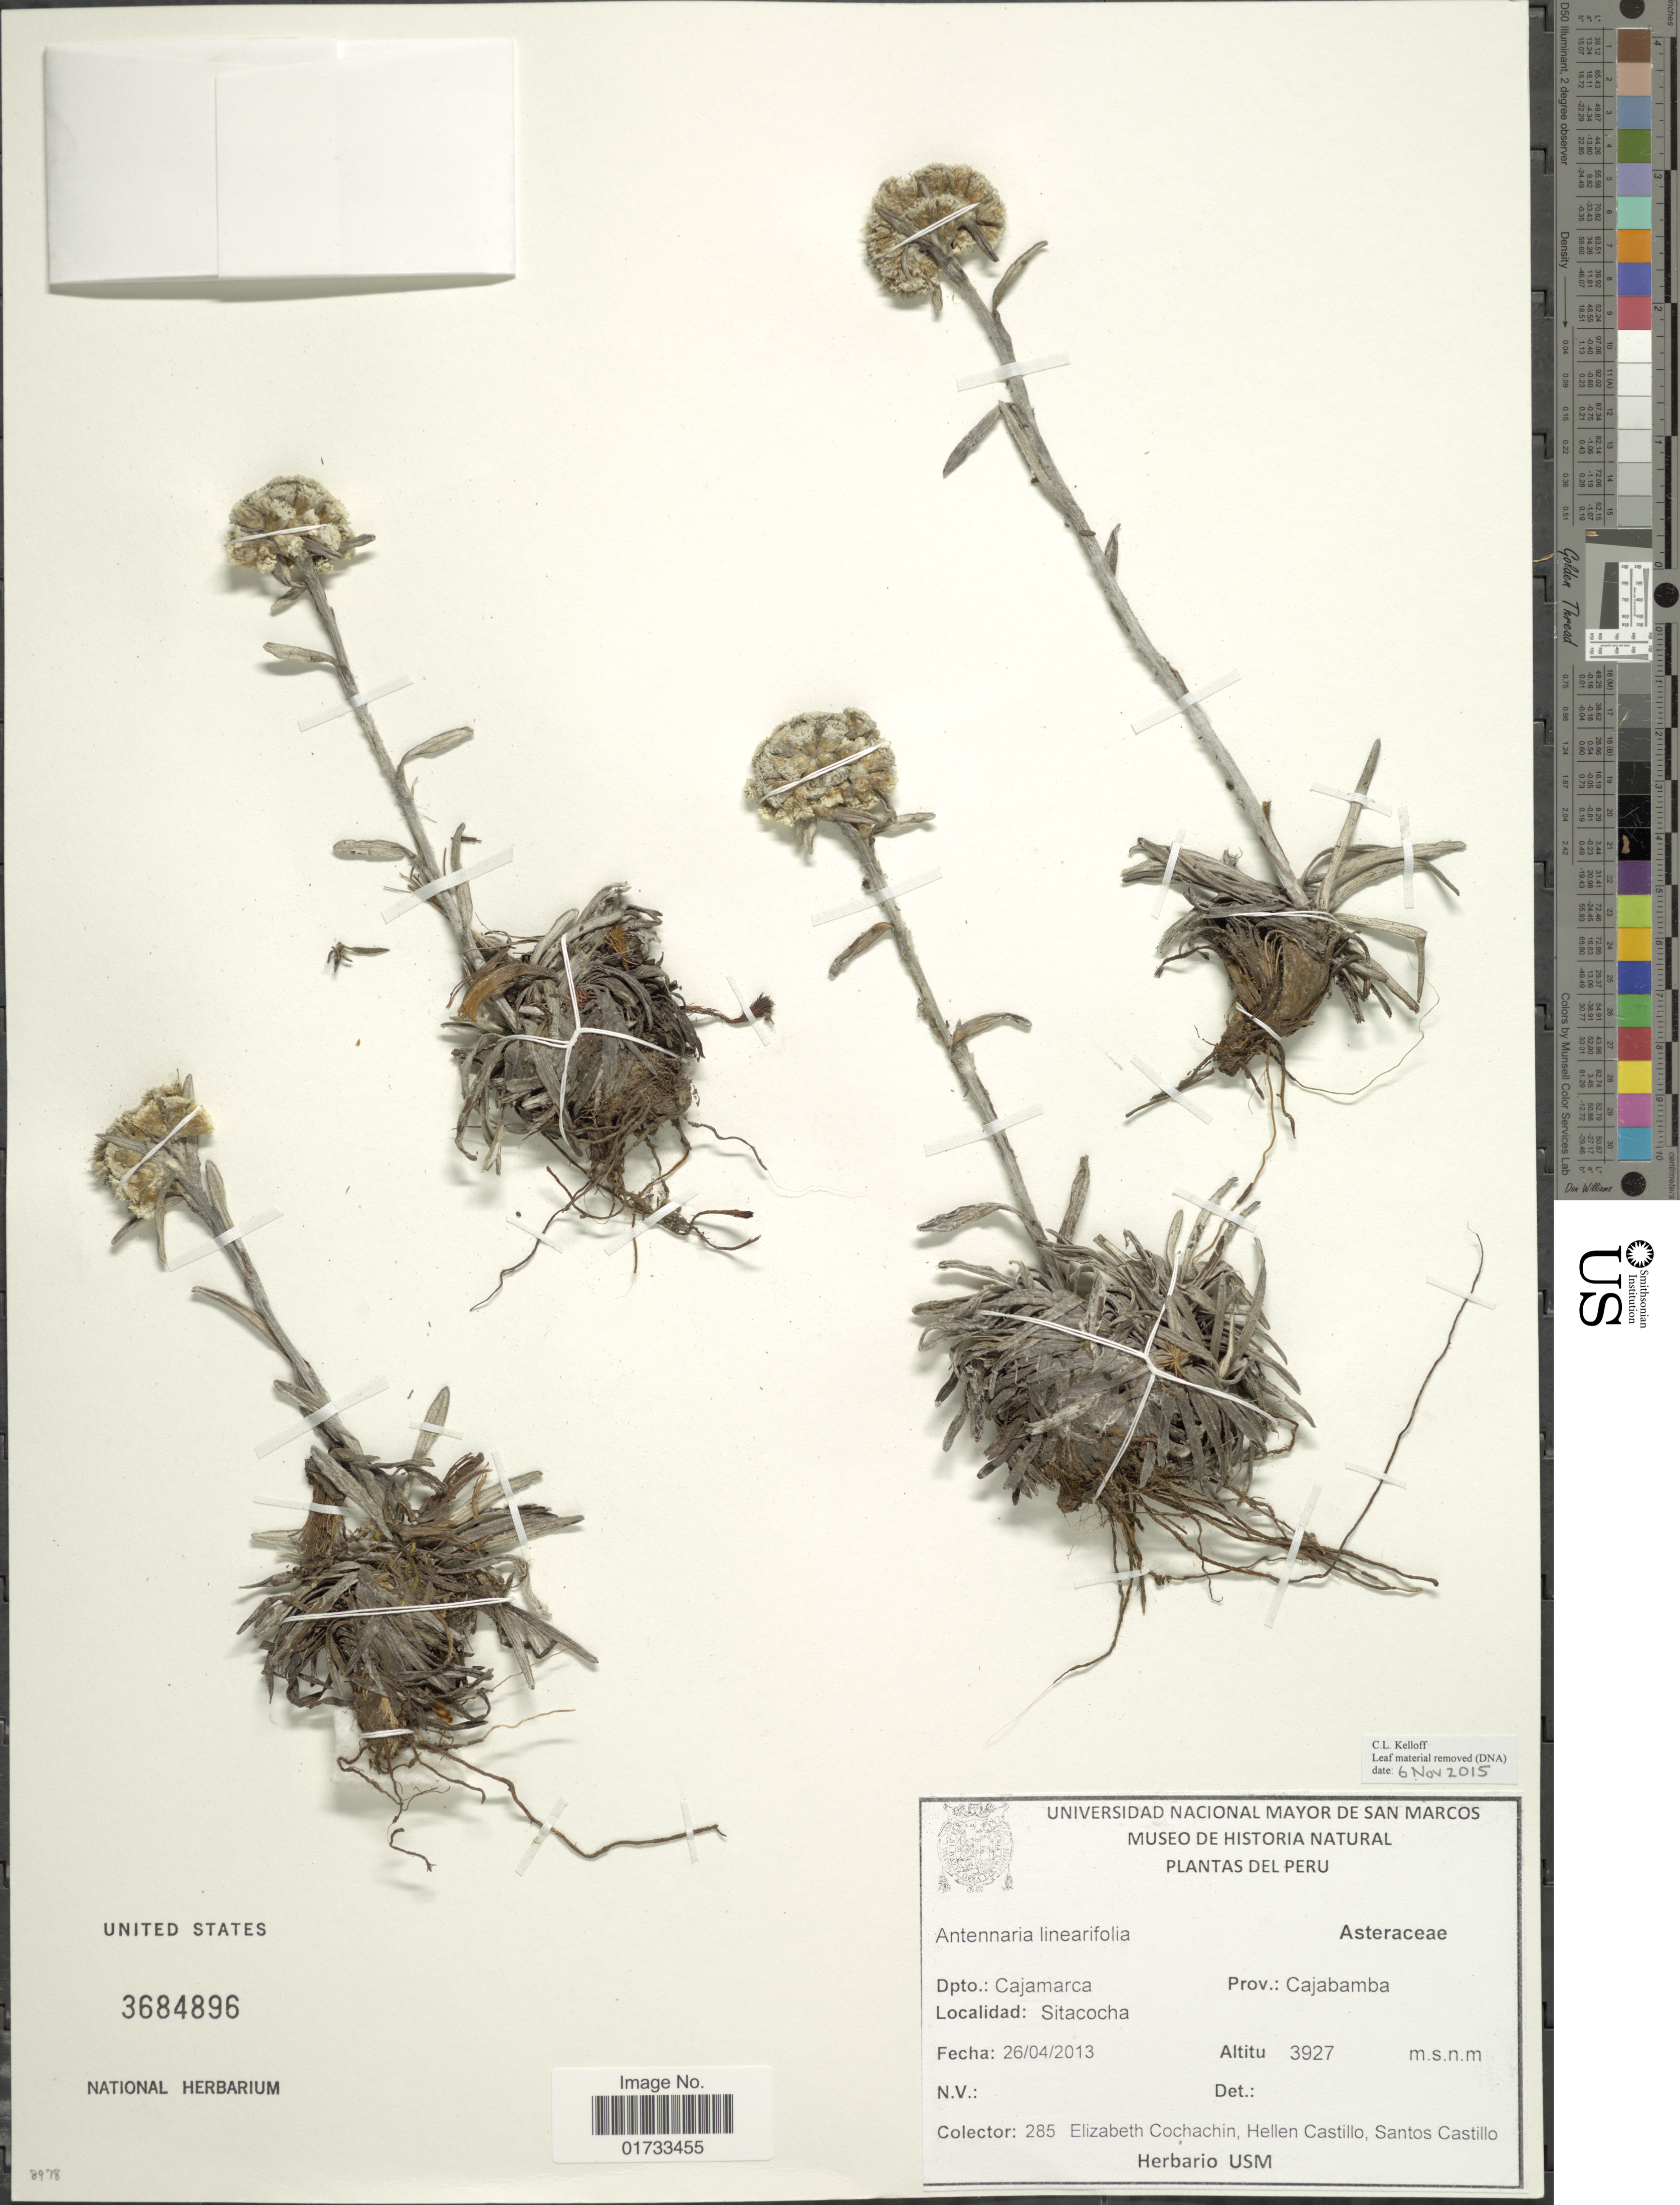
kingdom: Plantae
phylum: Tracheophyta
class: Magnoliopsida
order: Asterales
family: Asteraceae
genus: Quasiantennaria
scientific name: Quasiantennaria linearifolia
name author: (Wedd.) R.J. Bayer & M.O. Dillon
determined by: Nesom, Guy L.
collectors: E. Cochachin Guerrero, H. Castillo & S. Castillo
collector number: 285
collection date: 2013-04-26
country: Peru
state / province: Cajamarca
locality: Dpto.: Cajamarca, Sitacocha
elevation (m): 3927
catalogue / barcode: US 3684896